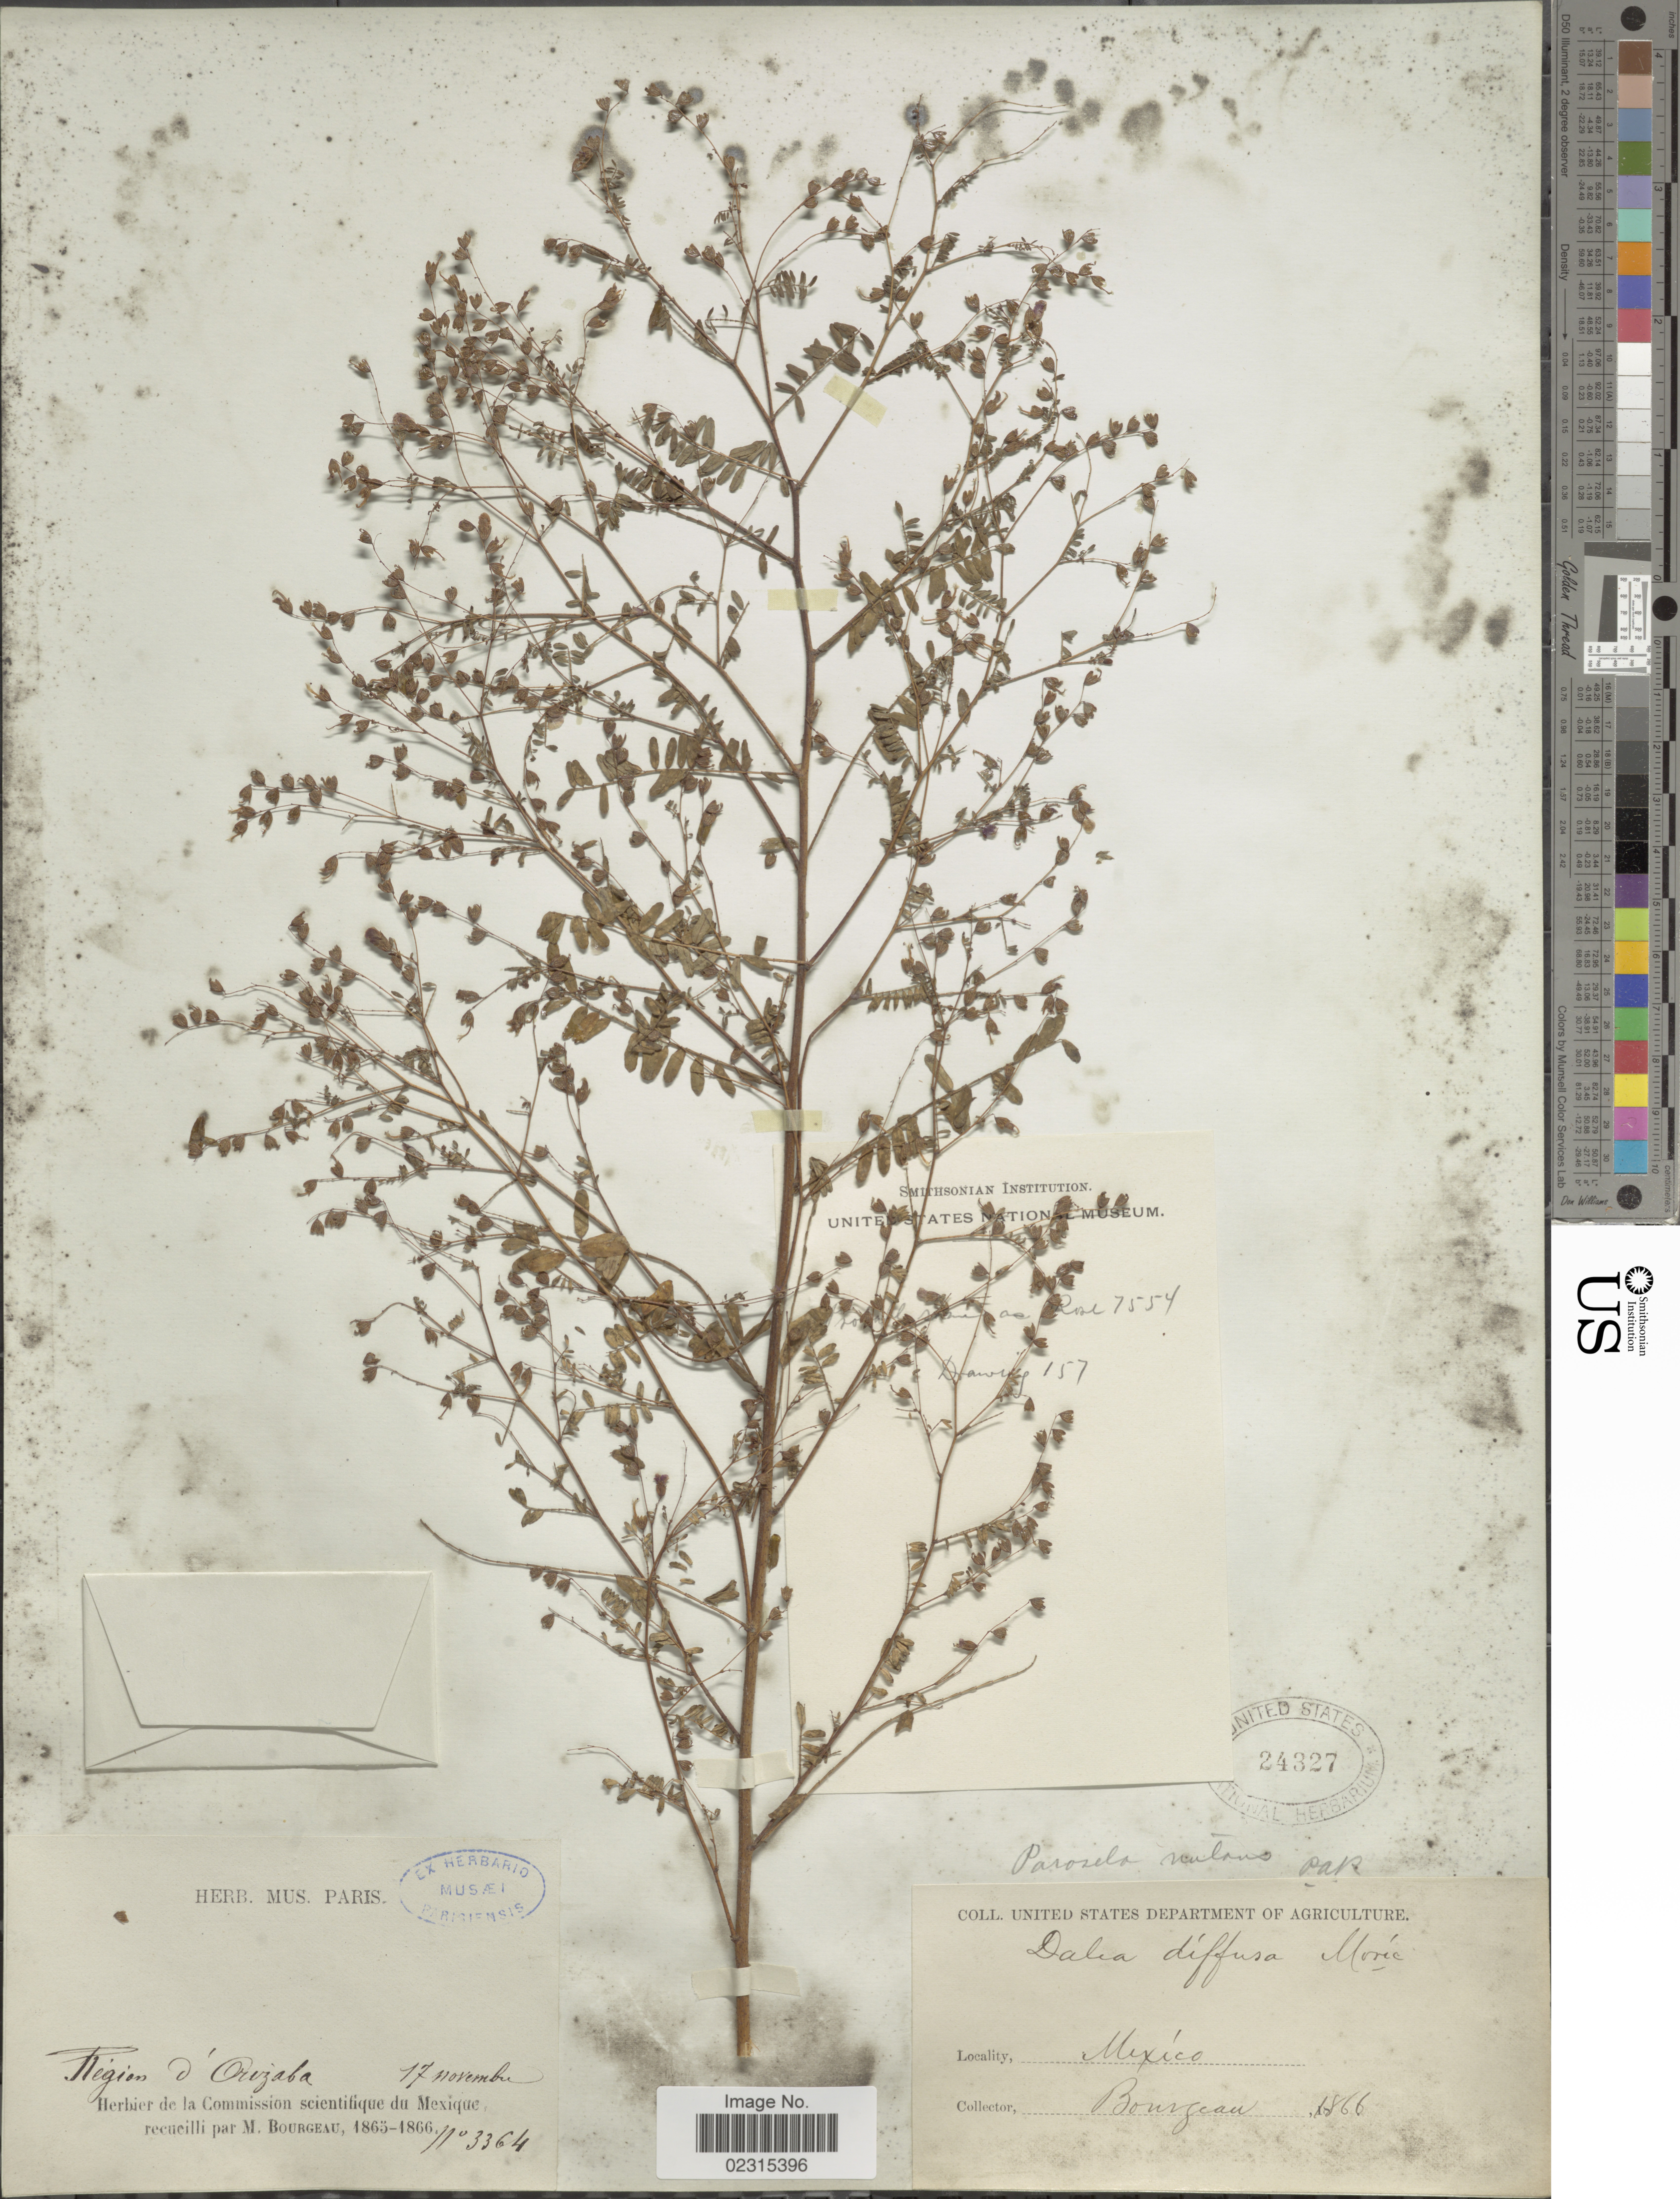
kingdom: Plantae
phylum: Tracheophyta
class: Magnoliopsida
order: Fabales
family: Fabaceae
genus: Marina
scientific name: Marina nutans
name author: (Cav.) Barneby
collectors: M. Bourgeau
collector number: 3364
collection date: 1866-11-17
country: Mexico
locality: Region d'Orizaba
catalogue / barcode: US 24327